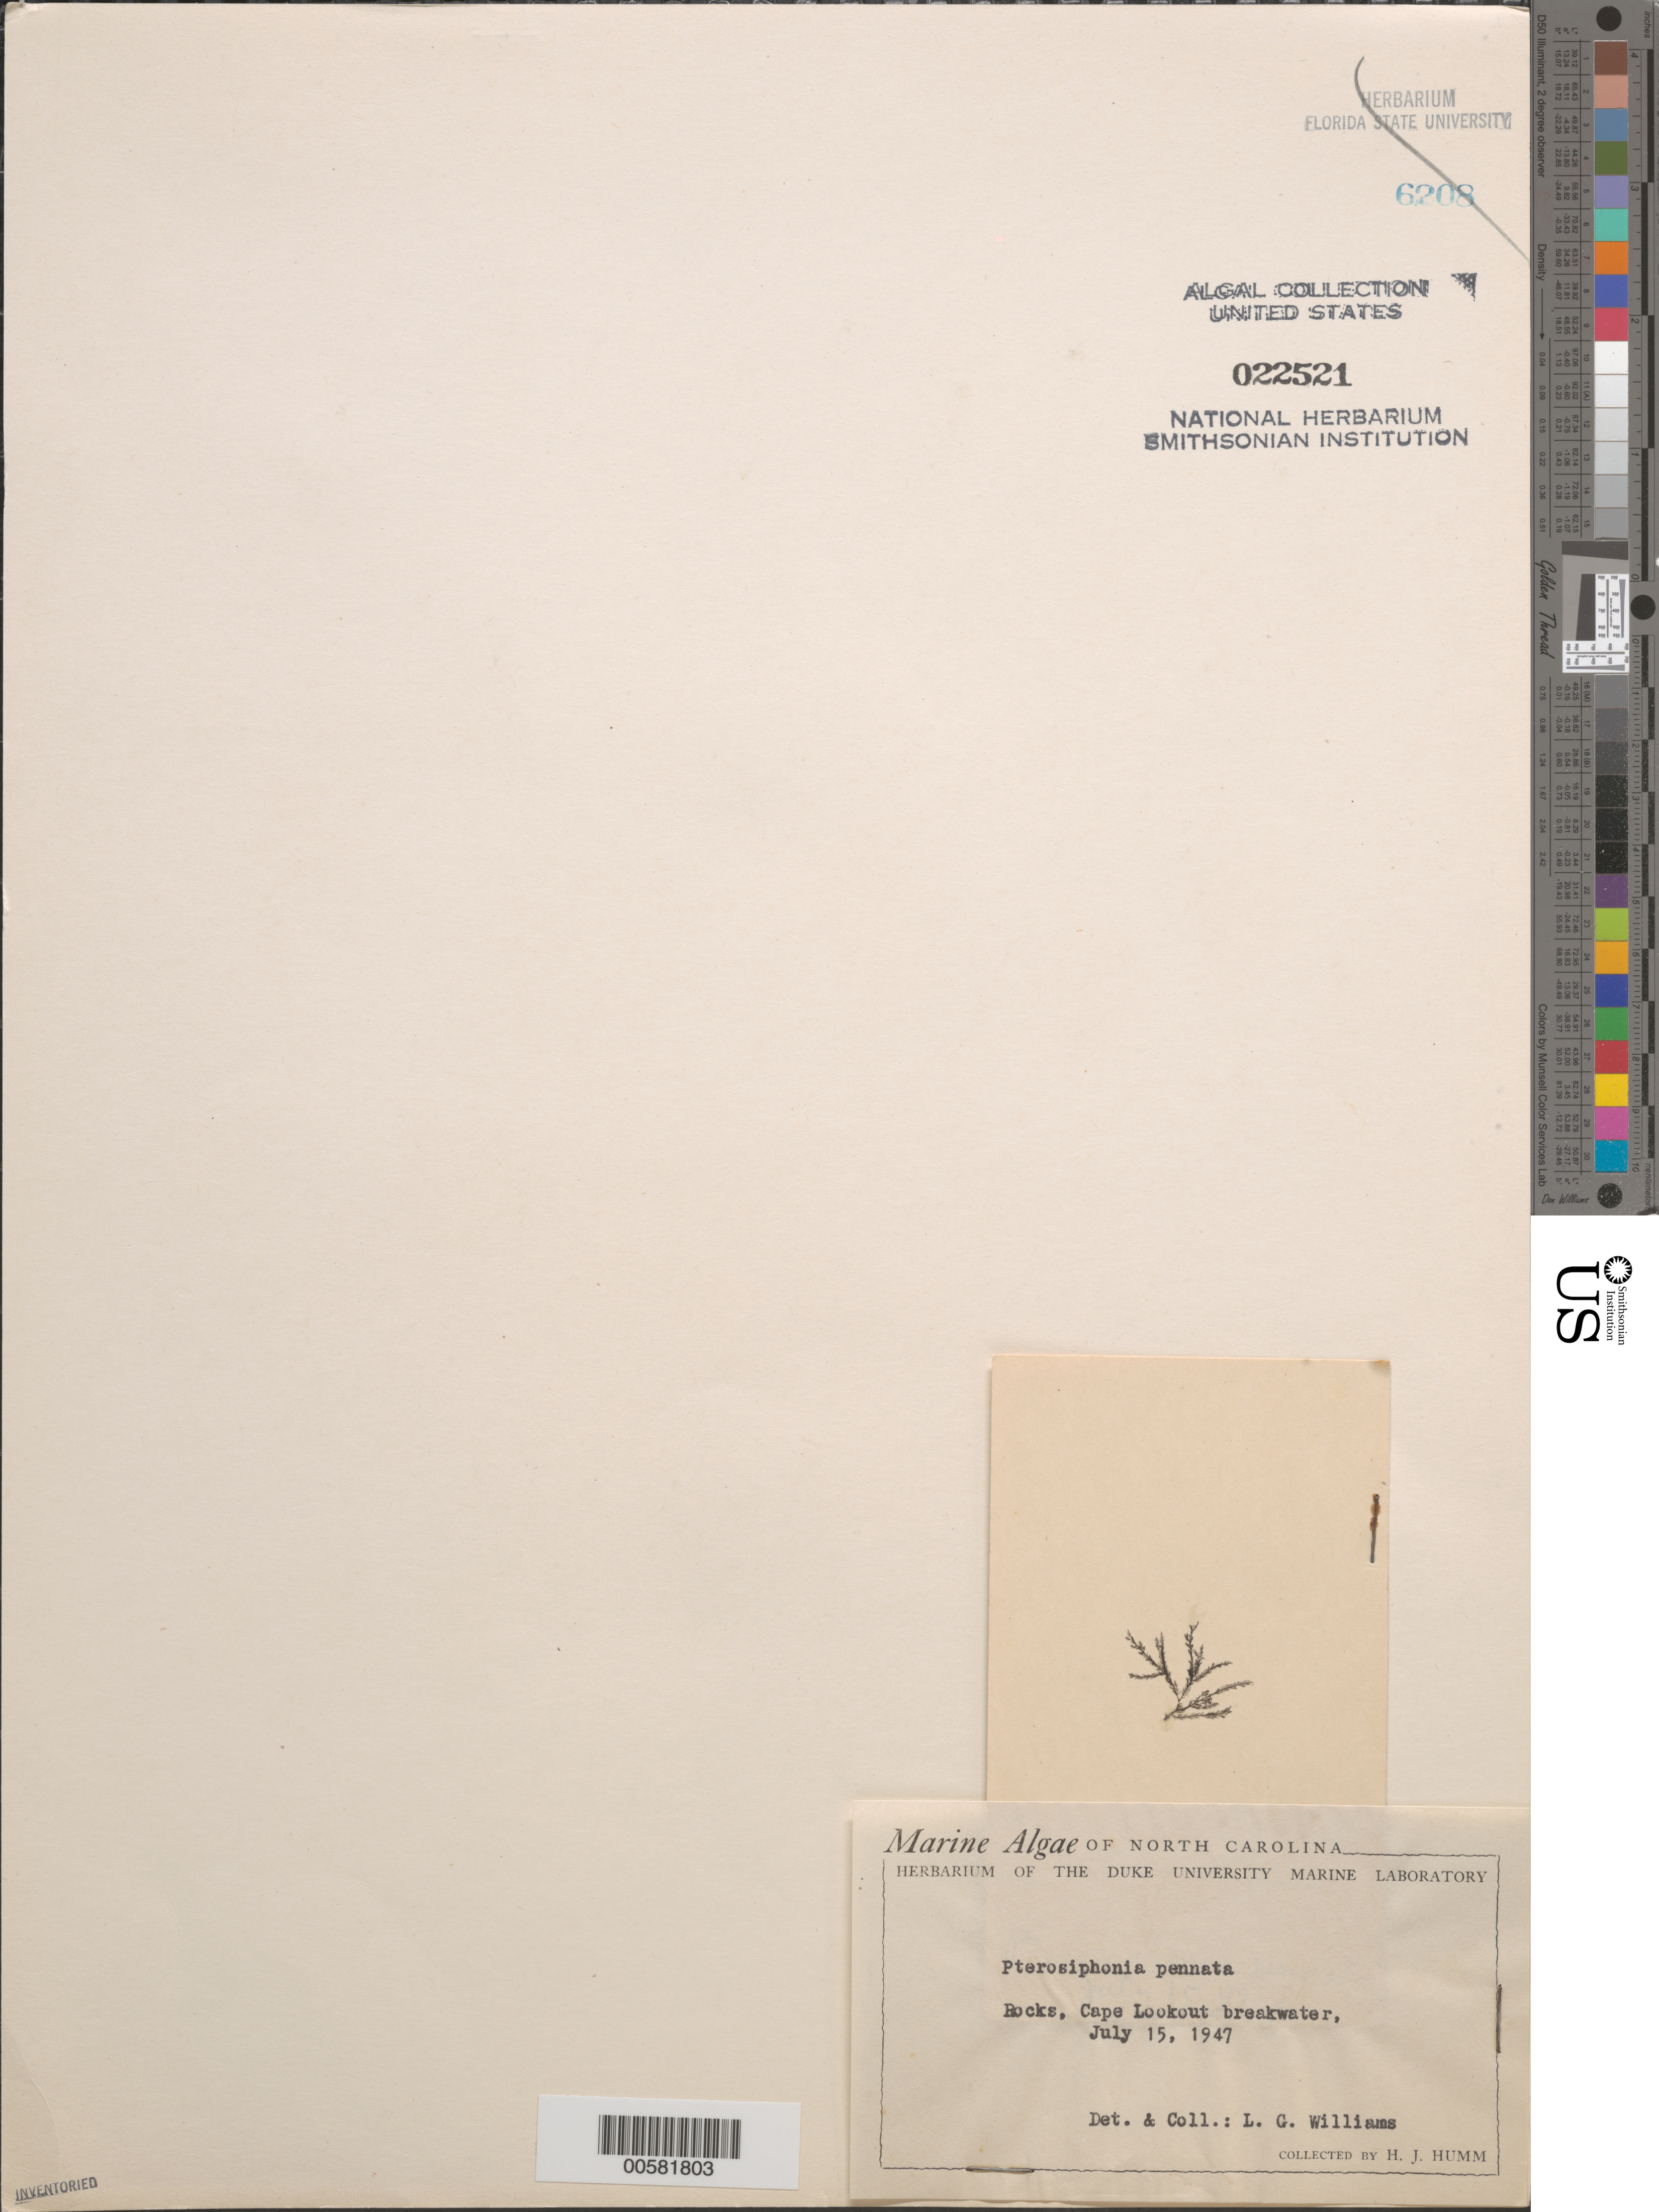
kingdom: Plantae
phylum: Rhodophyta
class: Florideophyceae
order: Ceramiales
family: Rhodomelaceae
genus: Xiphosiphonia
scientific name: Xiphosiphonia pennata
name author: (C. Agardh) Savoie & G.W. Saunders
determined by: Algae name updating Project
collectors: L. G. Williams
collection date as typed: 15 Jul 1947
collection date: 1947-07-15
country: United States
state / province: North Carolina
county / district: Carteret County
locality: Cape Lookout breakwater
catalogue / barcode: US 22521